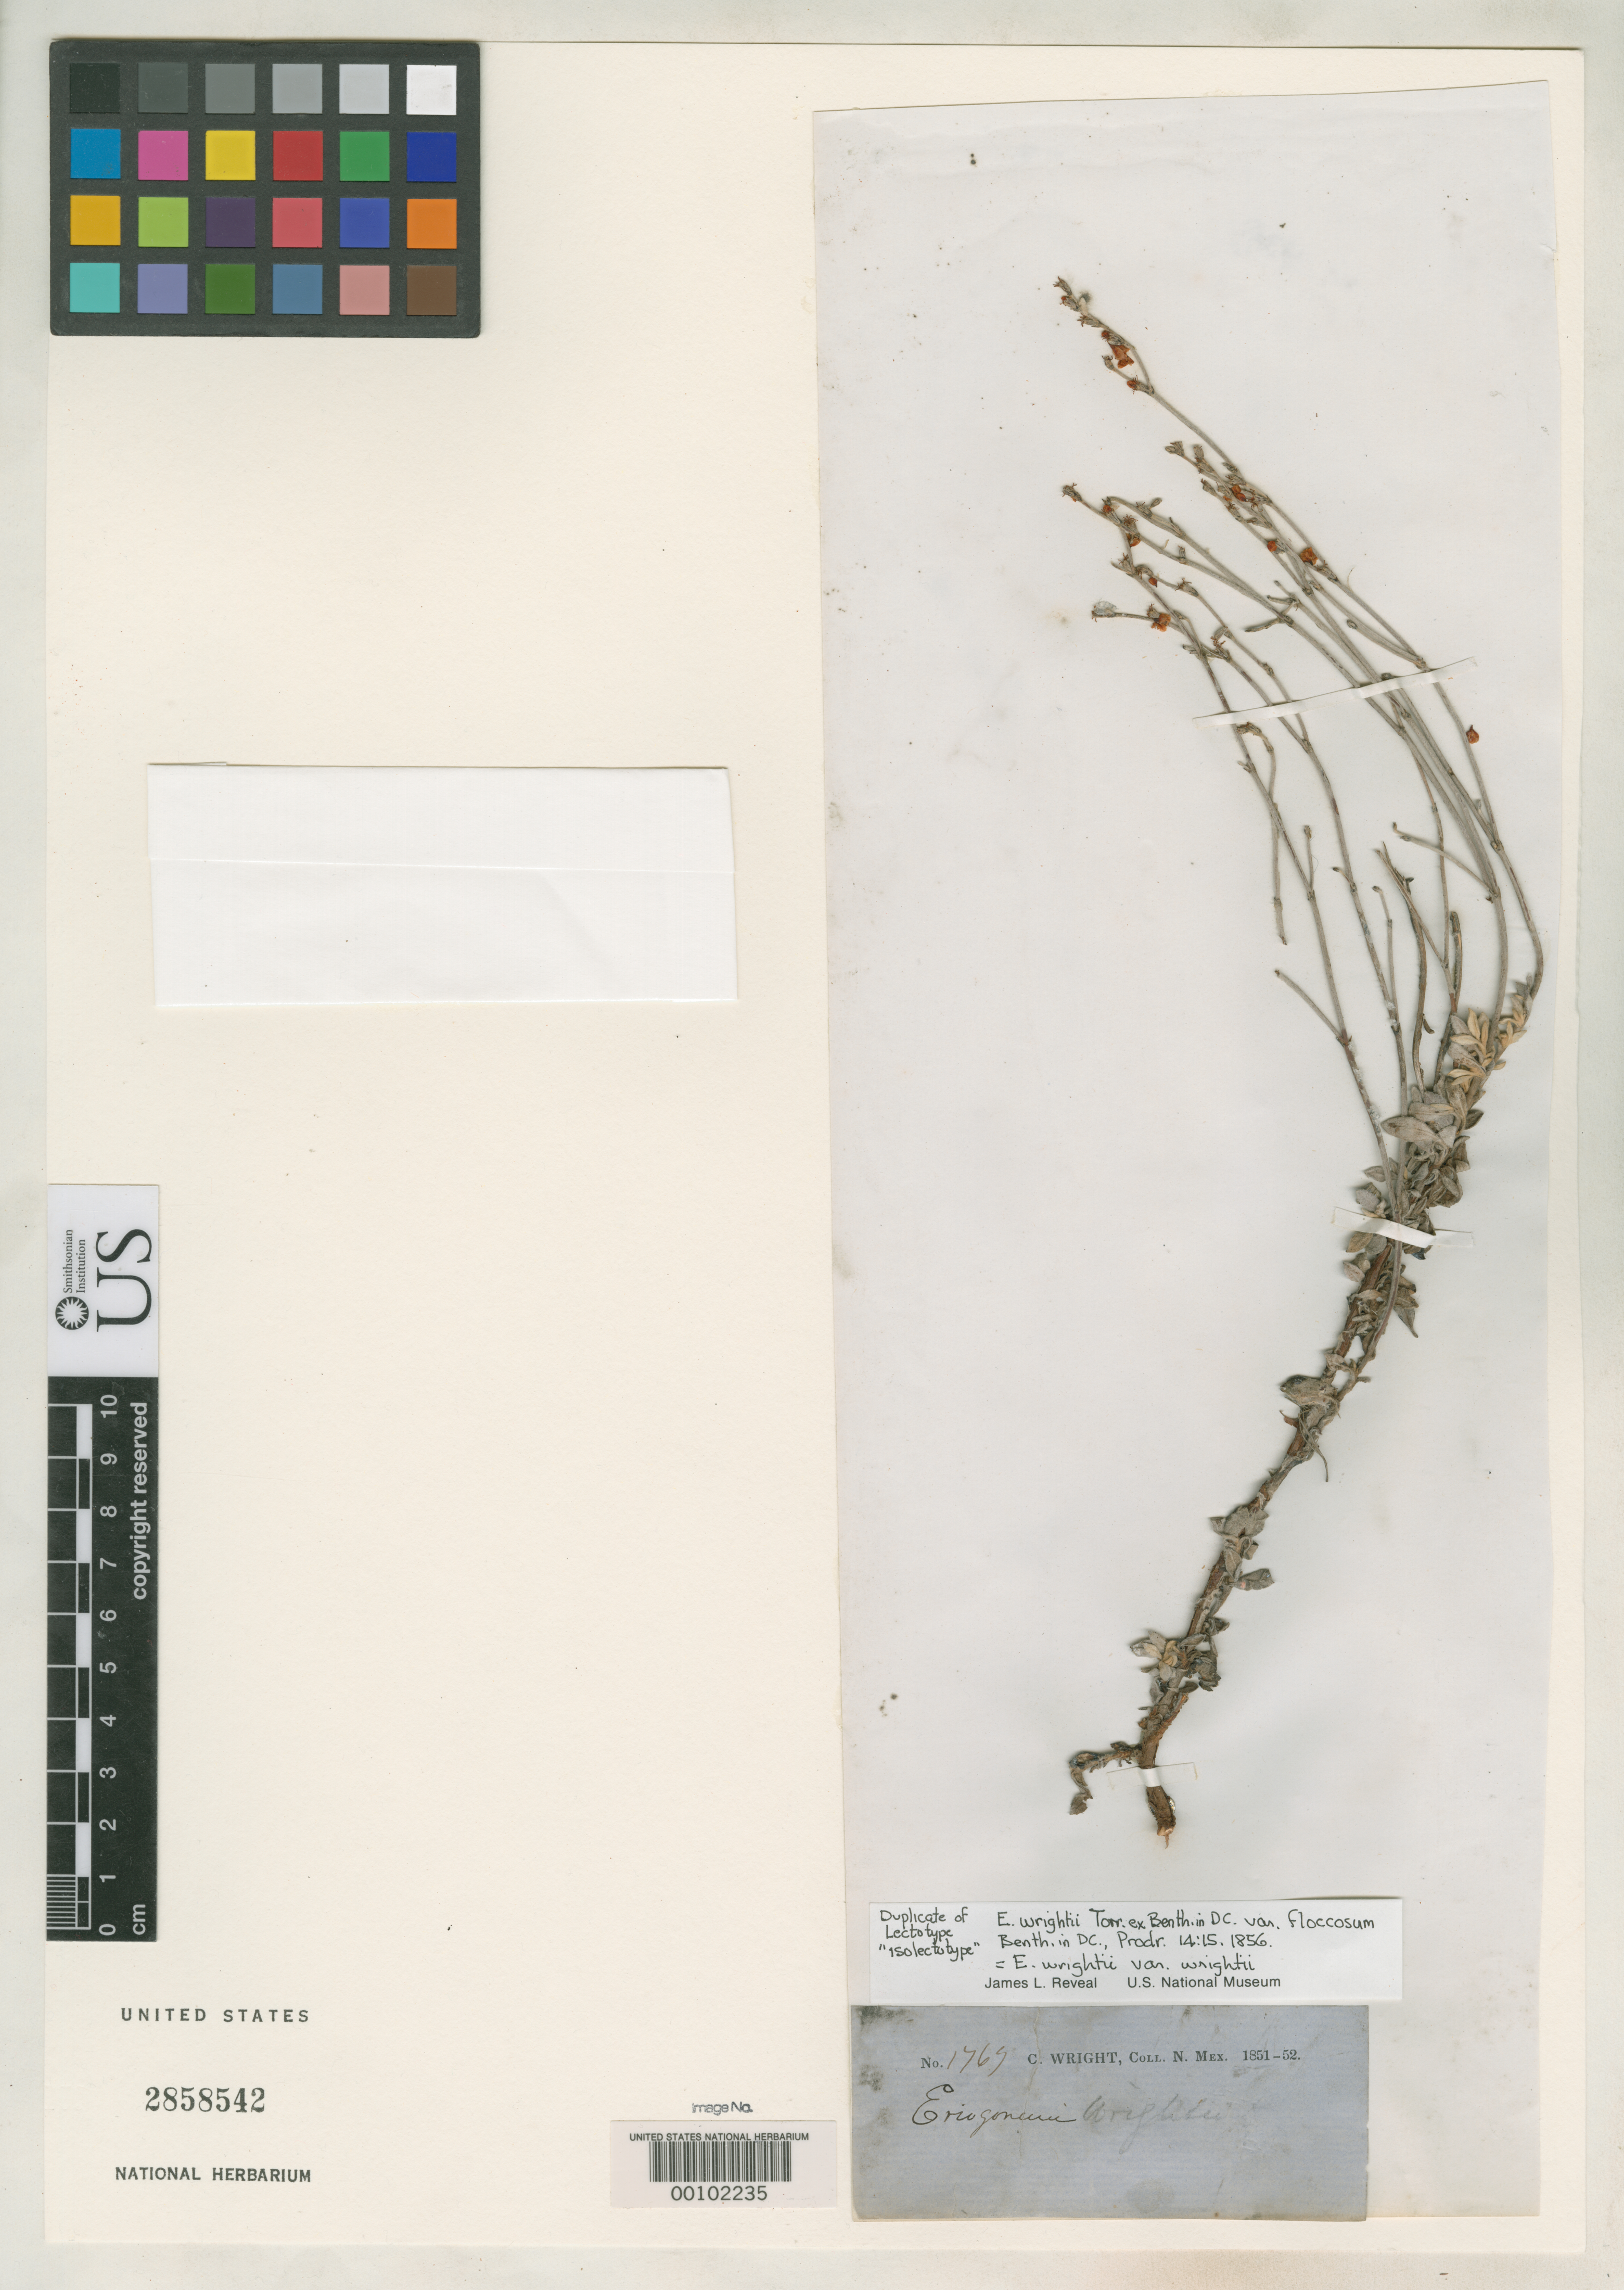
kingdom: Plantae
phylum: Tracheophyta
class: Magnoliopsida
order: Caryophyllales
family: Polygonaceae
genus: Eriogonum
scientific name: Eriogonum wrightii var. floccosum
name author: Benth. in DC.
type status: Isolectotype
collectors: C. Wright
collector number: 1769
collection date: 1851/1852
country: United States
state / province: New Mexico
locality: "N. Mex." [=northern Mexico or New Mexico? either way possibly referring to present-day Arizona or Texas]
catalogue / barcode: US 2858542